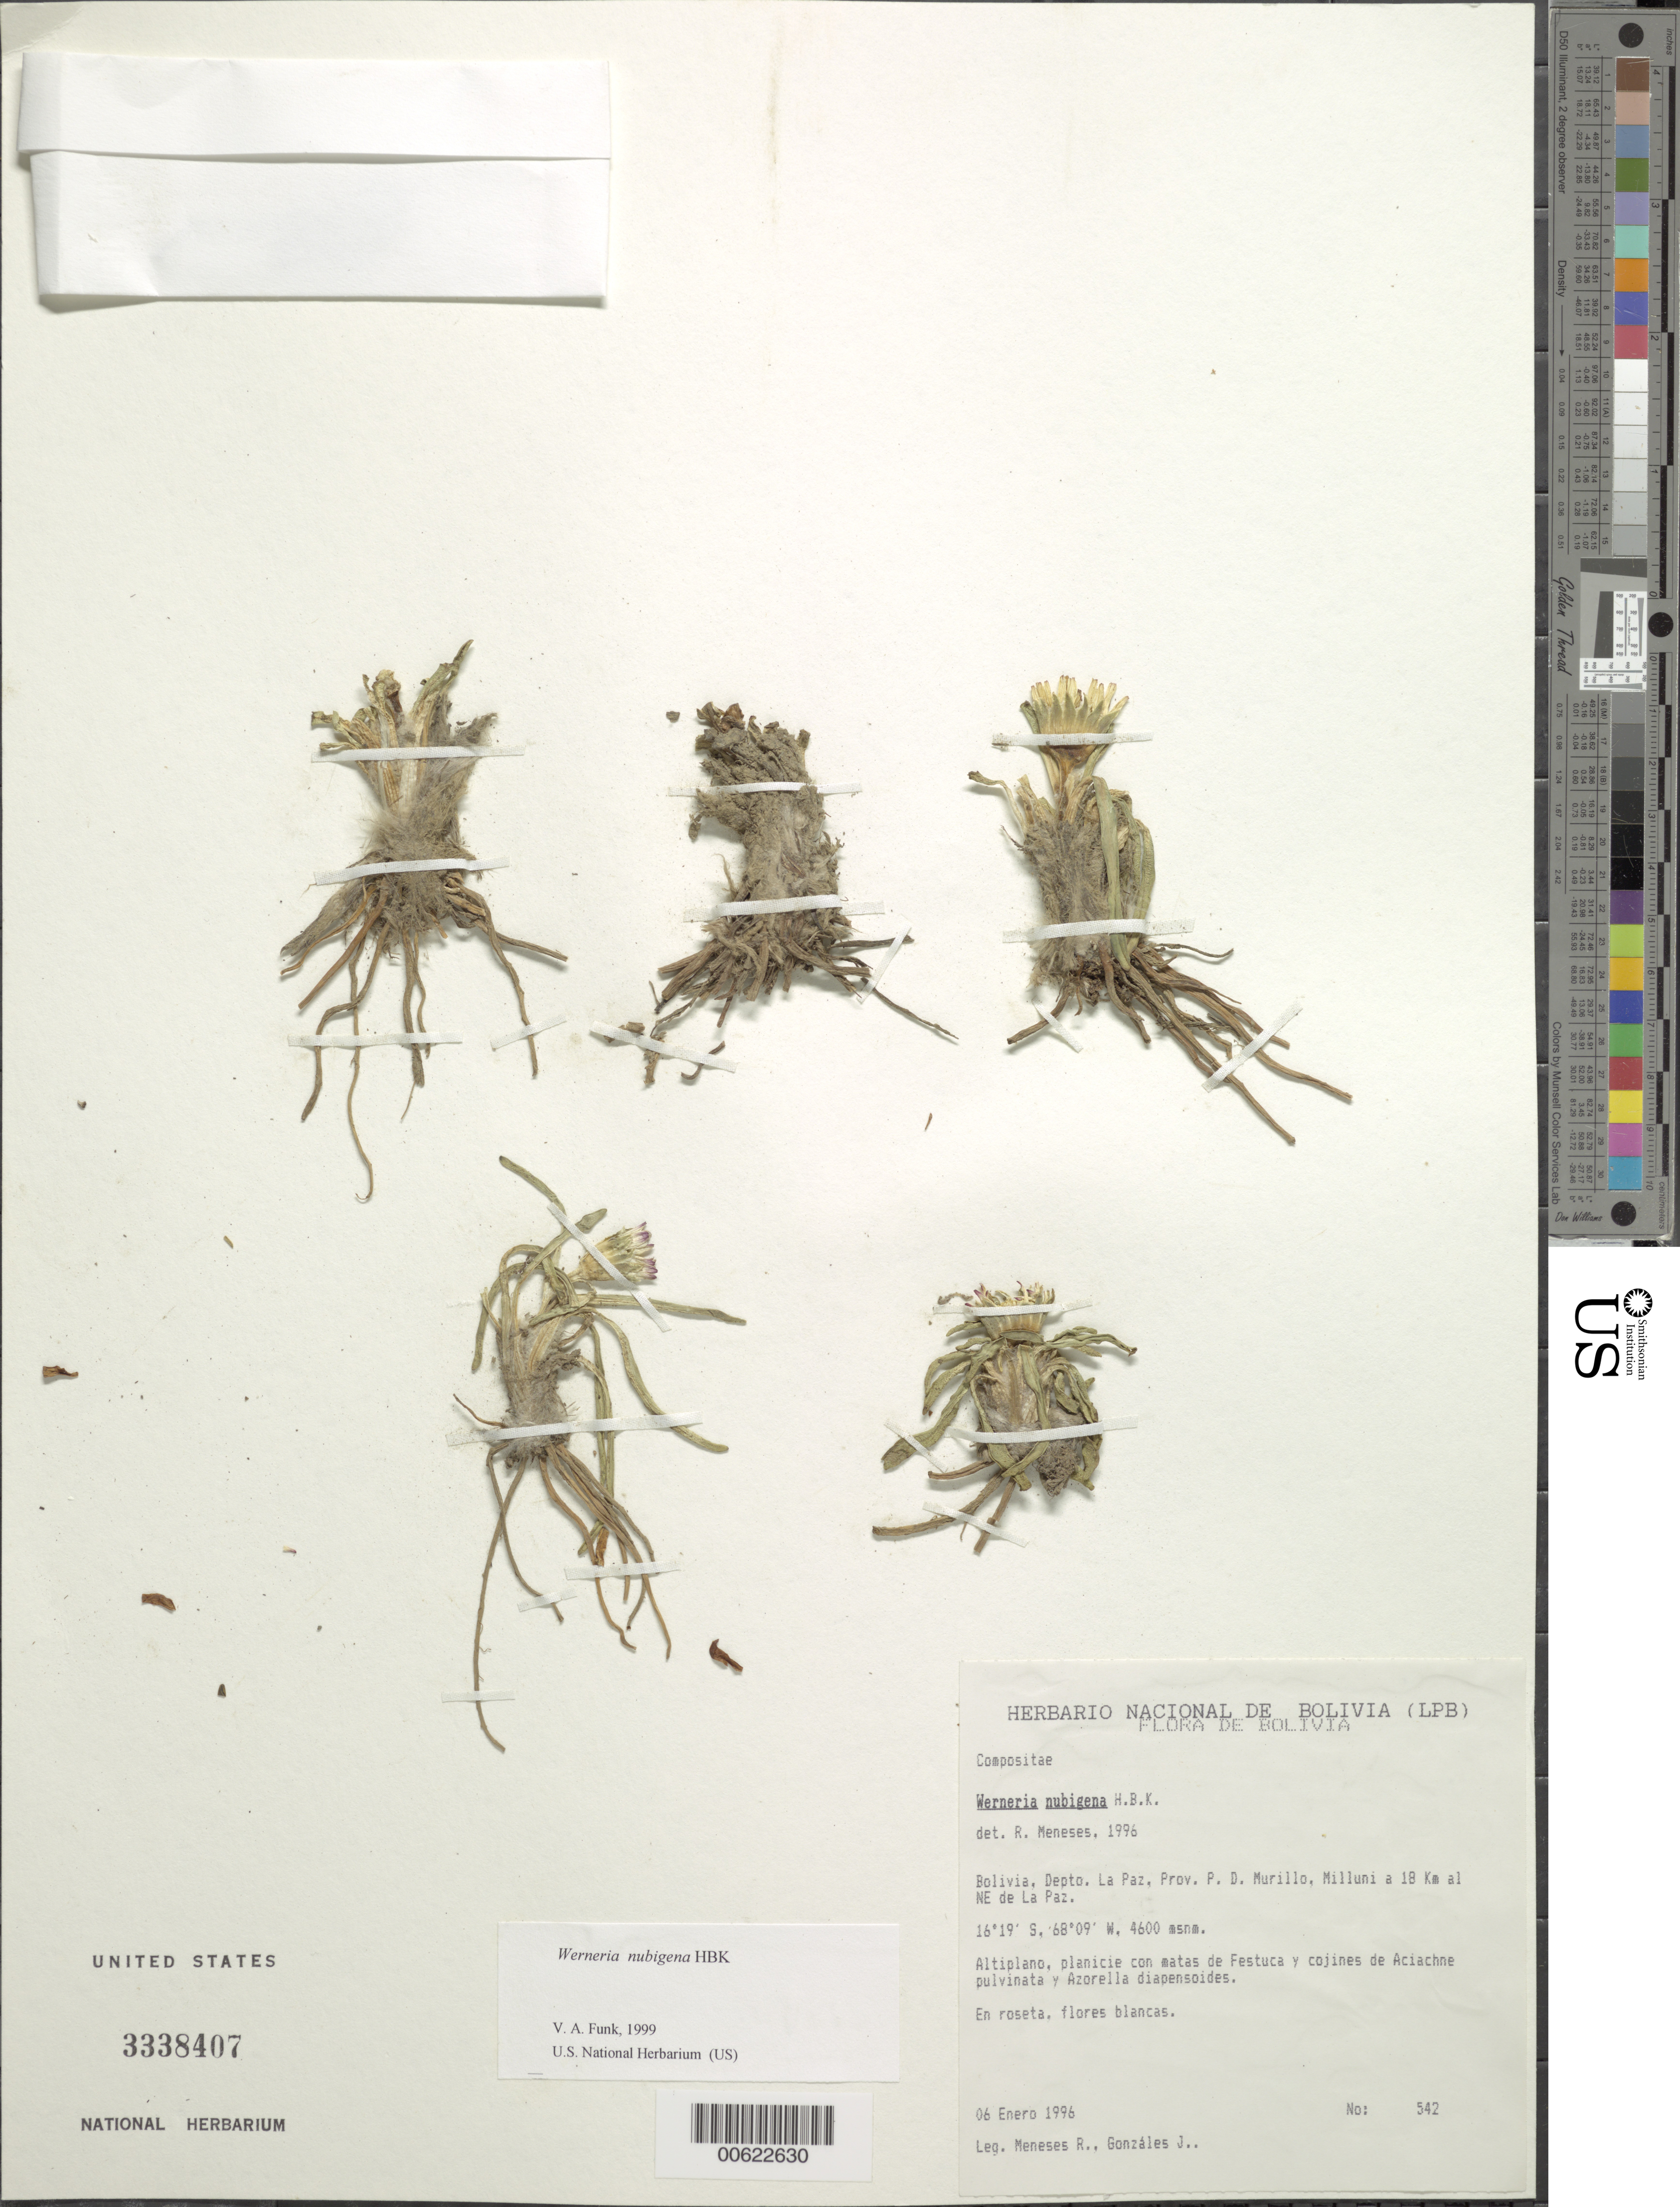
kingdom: Plantae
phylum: Tracheophyta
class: Magnoliopsida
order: Asterales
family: Asteraceae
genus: Werneria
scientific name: Werneria nubigena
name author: Kunth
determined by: Funk, Vicki A., (BOT), Smithsonian Institution - National Museum of Natural History (UNITED STATES)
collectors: R. E. Meneses & J. González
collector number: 542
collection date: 1996-01-06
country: Bolivia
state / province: La Paz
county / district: P. D. Murillo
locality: Milluni a 18 km al NE de La Paz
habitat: Altiplano, planicie con mates de Festuca y cojines de Aciachne pulvinata y Azorella diapensoides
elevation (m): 4600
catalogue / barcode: US 3338407